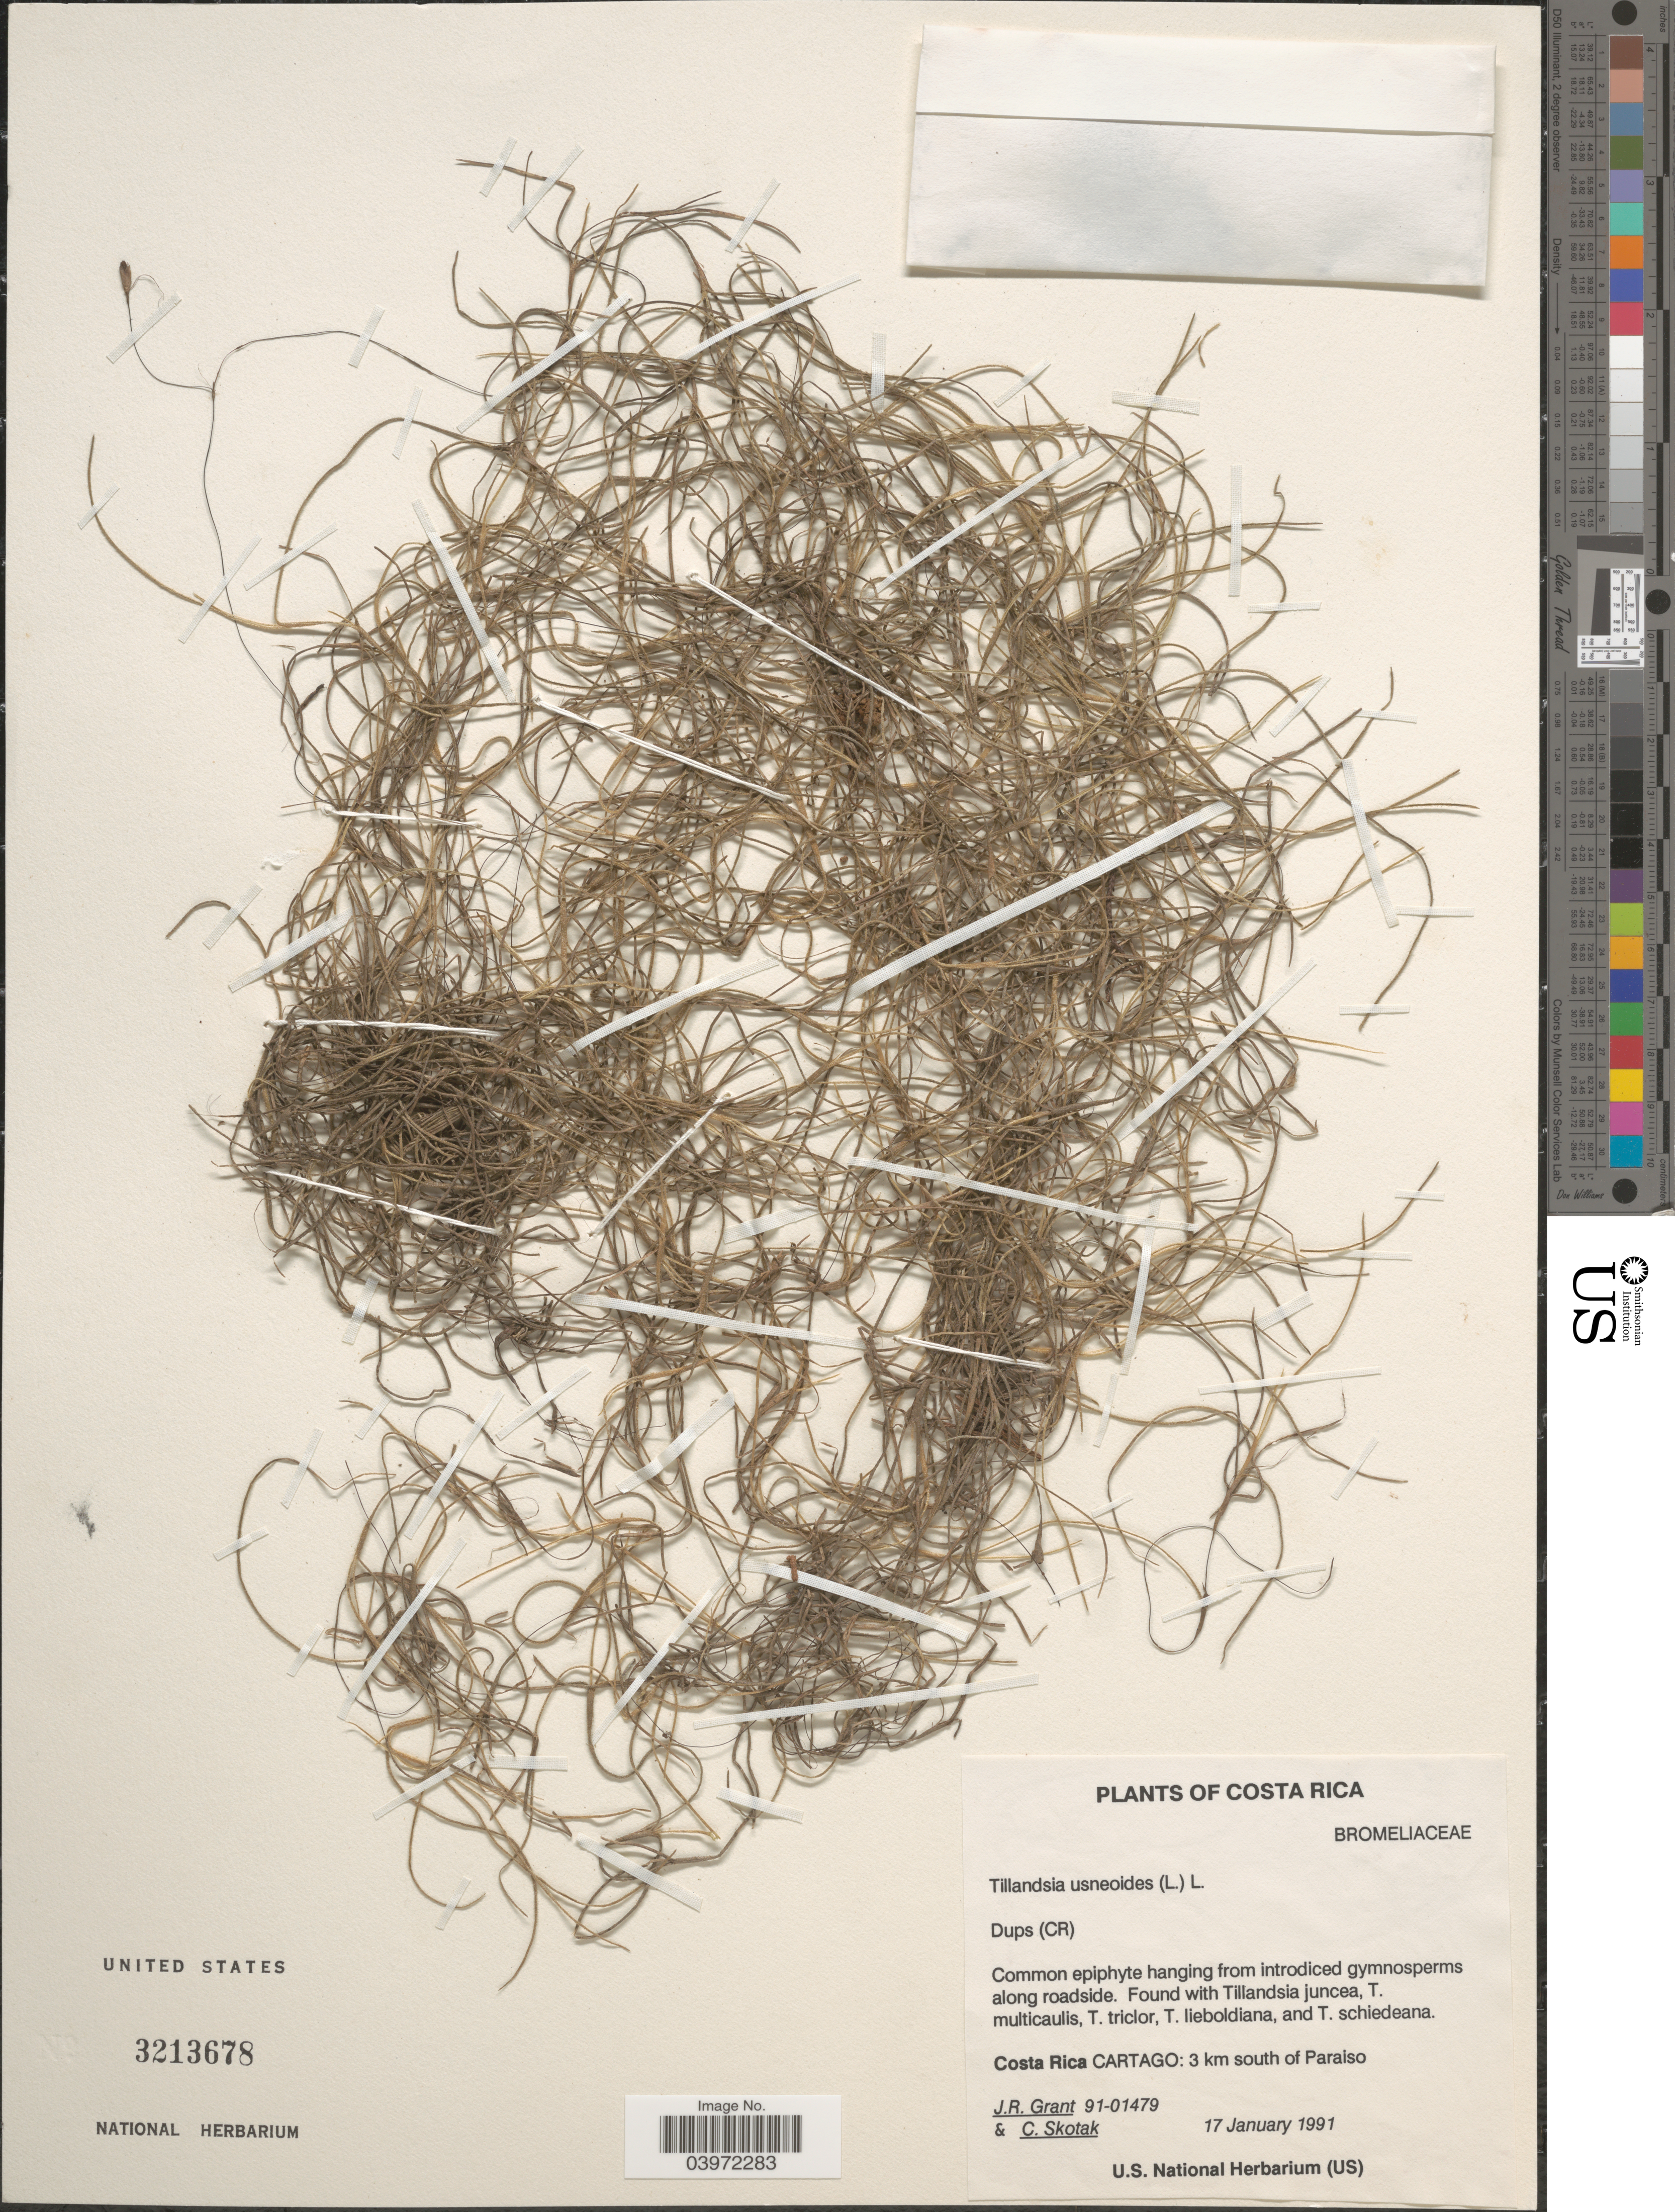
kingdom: Plantae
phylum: Tracheophyta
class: Liliopsida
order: Poales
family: Bromeliaceae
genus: Tillandsia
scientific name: Tillandsia usneoides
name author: (L.) L.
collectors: J. Grant & C. Skotak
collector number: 91-01479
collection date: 1991-01-17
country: Costa Rica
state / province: Cartago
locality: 3 km south of Paraiso.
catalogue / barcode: US 3213678